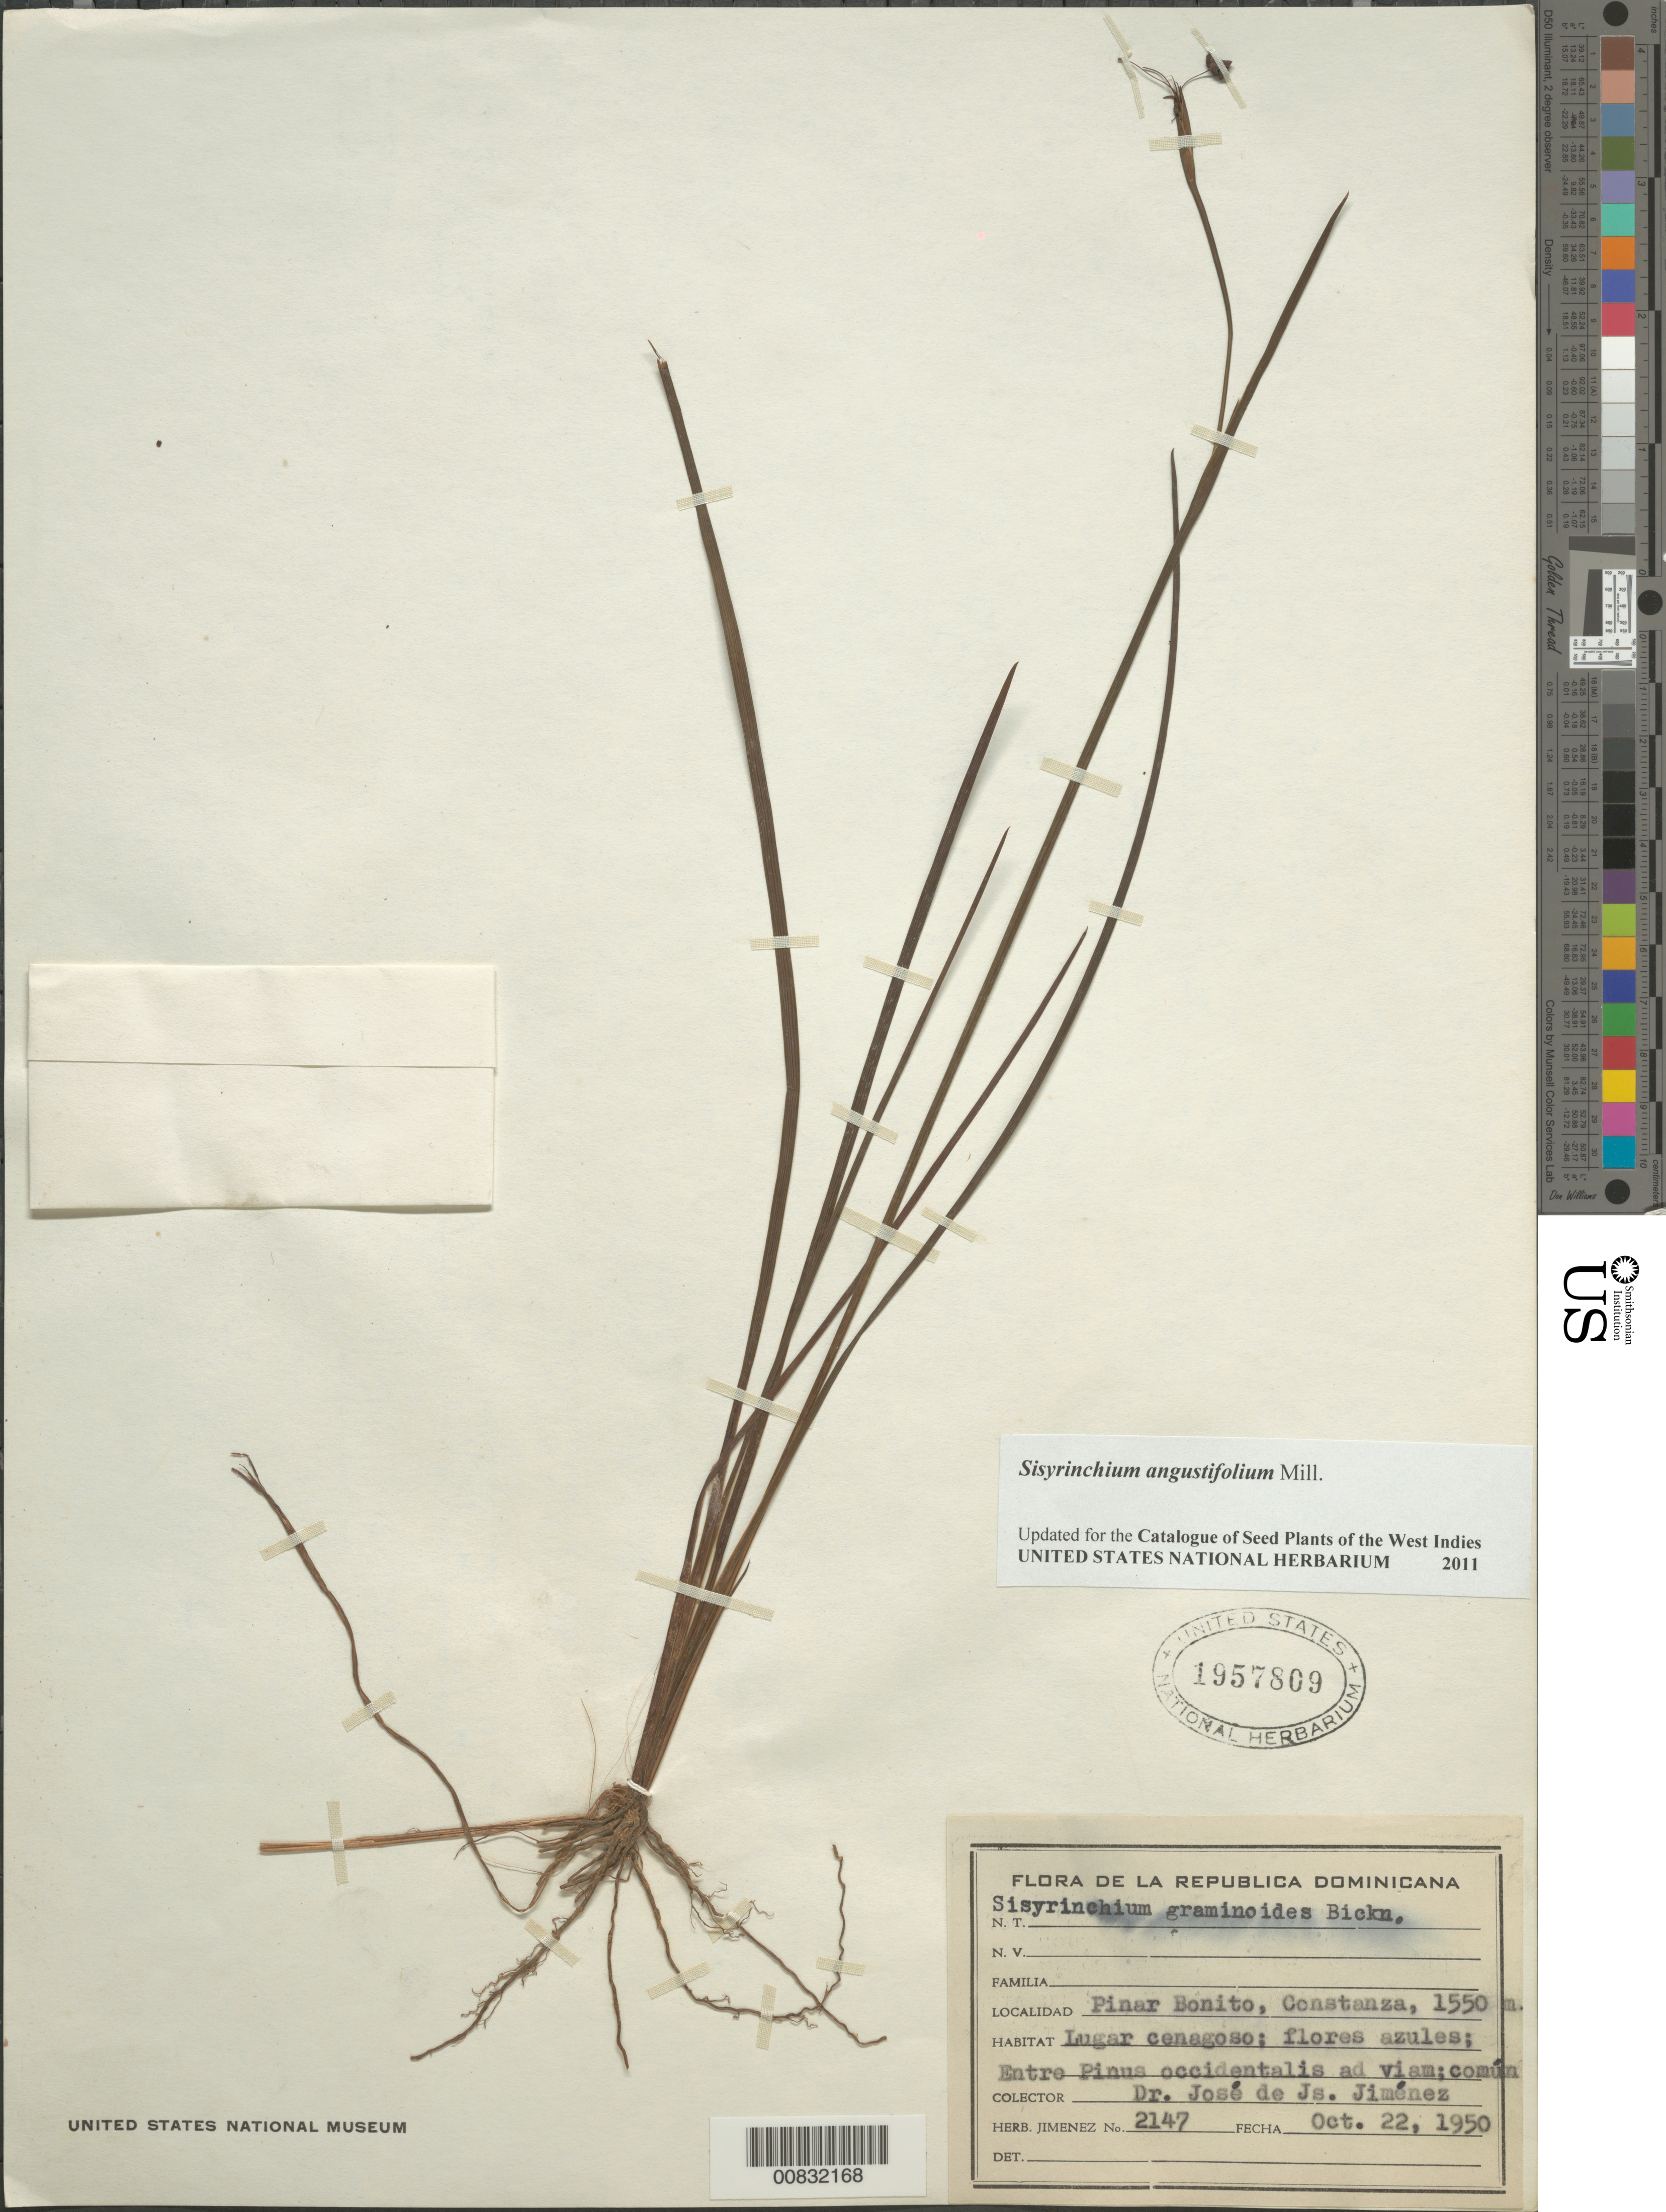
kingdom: Plantae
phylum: Tracheophyta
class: Liliopsida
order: Asparagales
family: Iridaceae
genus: Sisyrinchium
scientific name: Sisyrinchium angustifolium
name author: Mill.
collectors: J. J. Jiménez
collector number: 2147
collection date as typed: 22 Oct 1950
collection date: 1950-10-22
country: Dominican Republic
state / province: La Vega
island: Hispaniola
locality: Pinar Bonito, Constanza.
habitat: Lugar cenagoso. Entre Pinus occidentalis ad viam.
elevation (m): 1550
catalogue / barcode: US 1957809